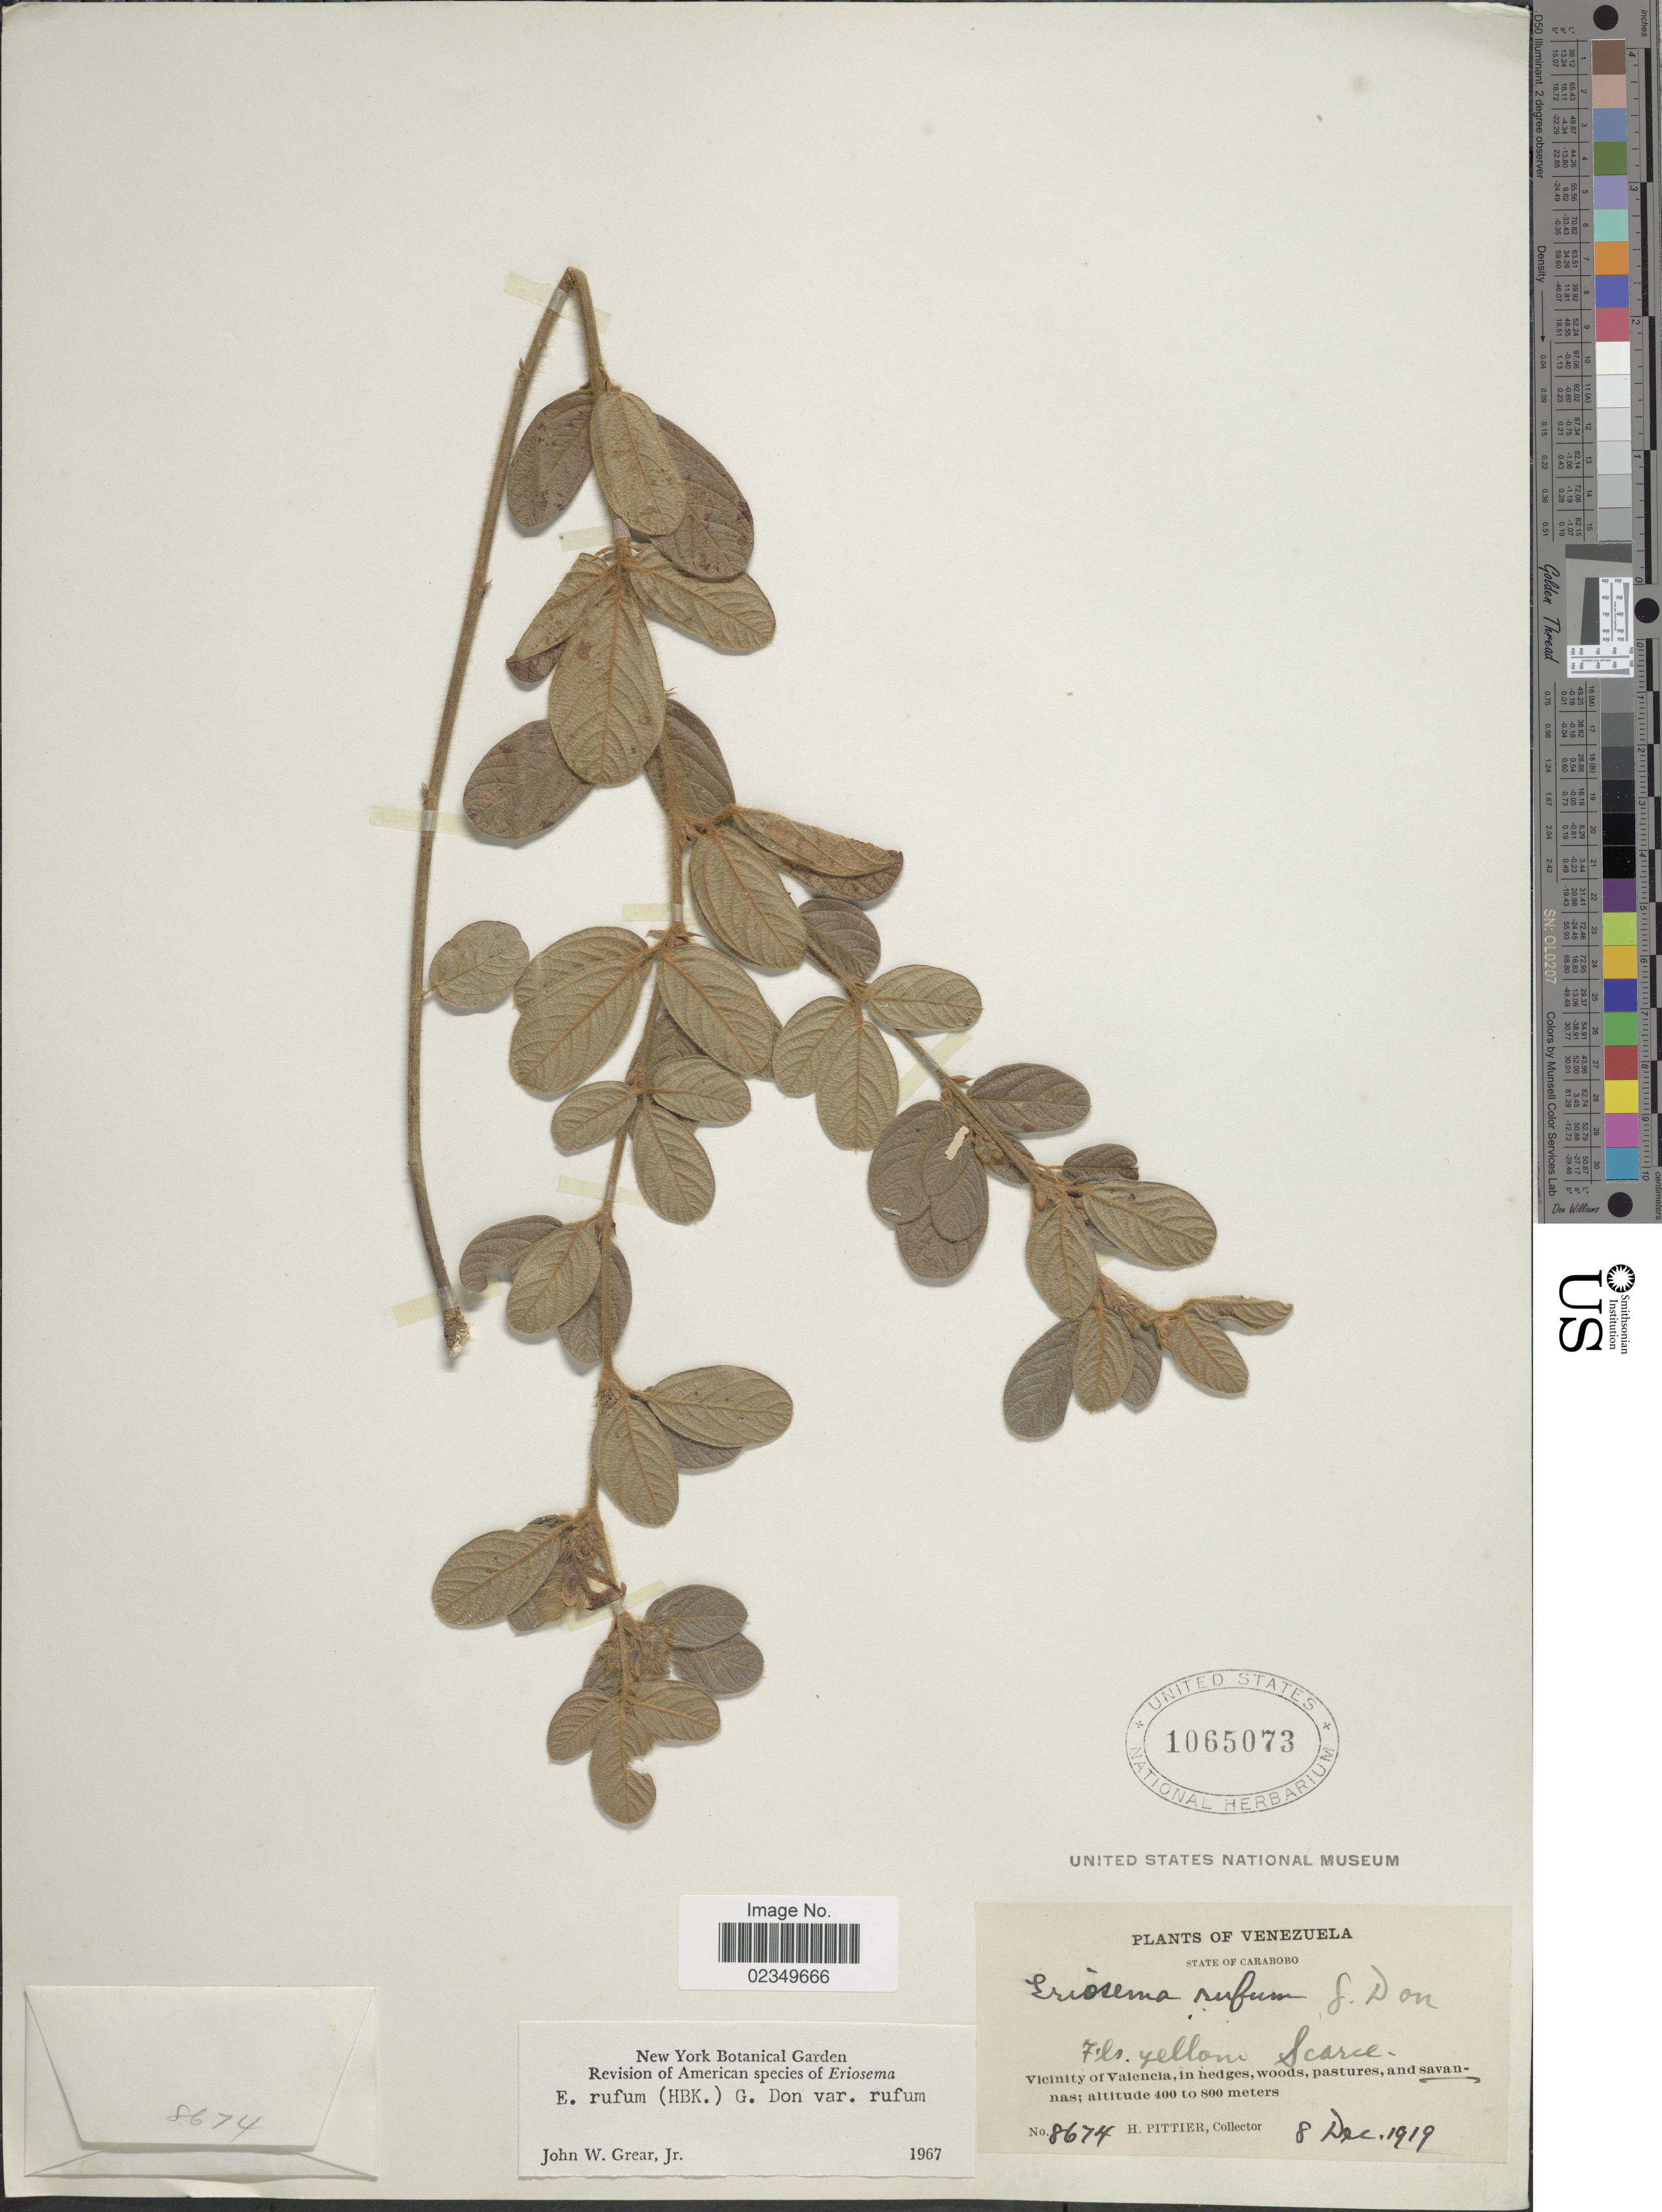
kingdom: Plantae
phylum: Tracheophyta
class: Magnoliopsida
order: Fabales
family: Fabaceae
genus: Eriosema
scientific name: Eriosema rufum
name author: (Kunth) G. Don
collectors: H. F. Pittier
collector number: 8674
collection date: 1919-12-08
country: Venezuela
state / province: Carabobo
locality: State of Carabobo, Vicinity of Valencia, in hedges, woods, pastures, and savannas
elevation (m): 400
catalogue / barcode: US 1065073